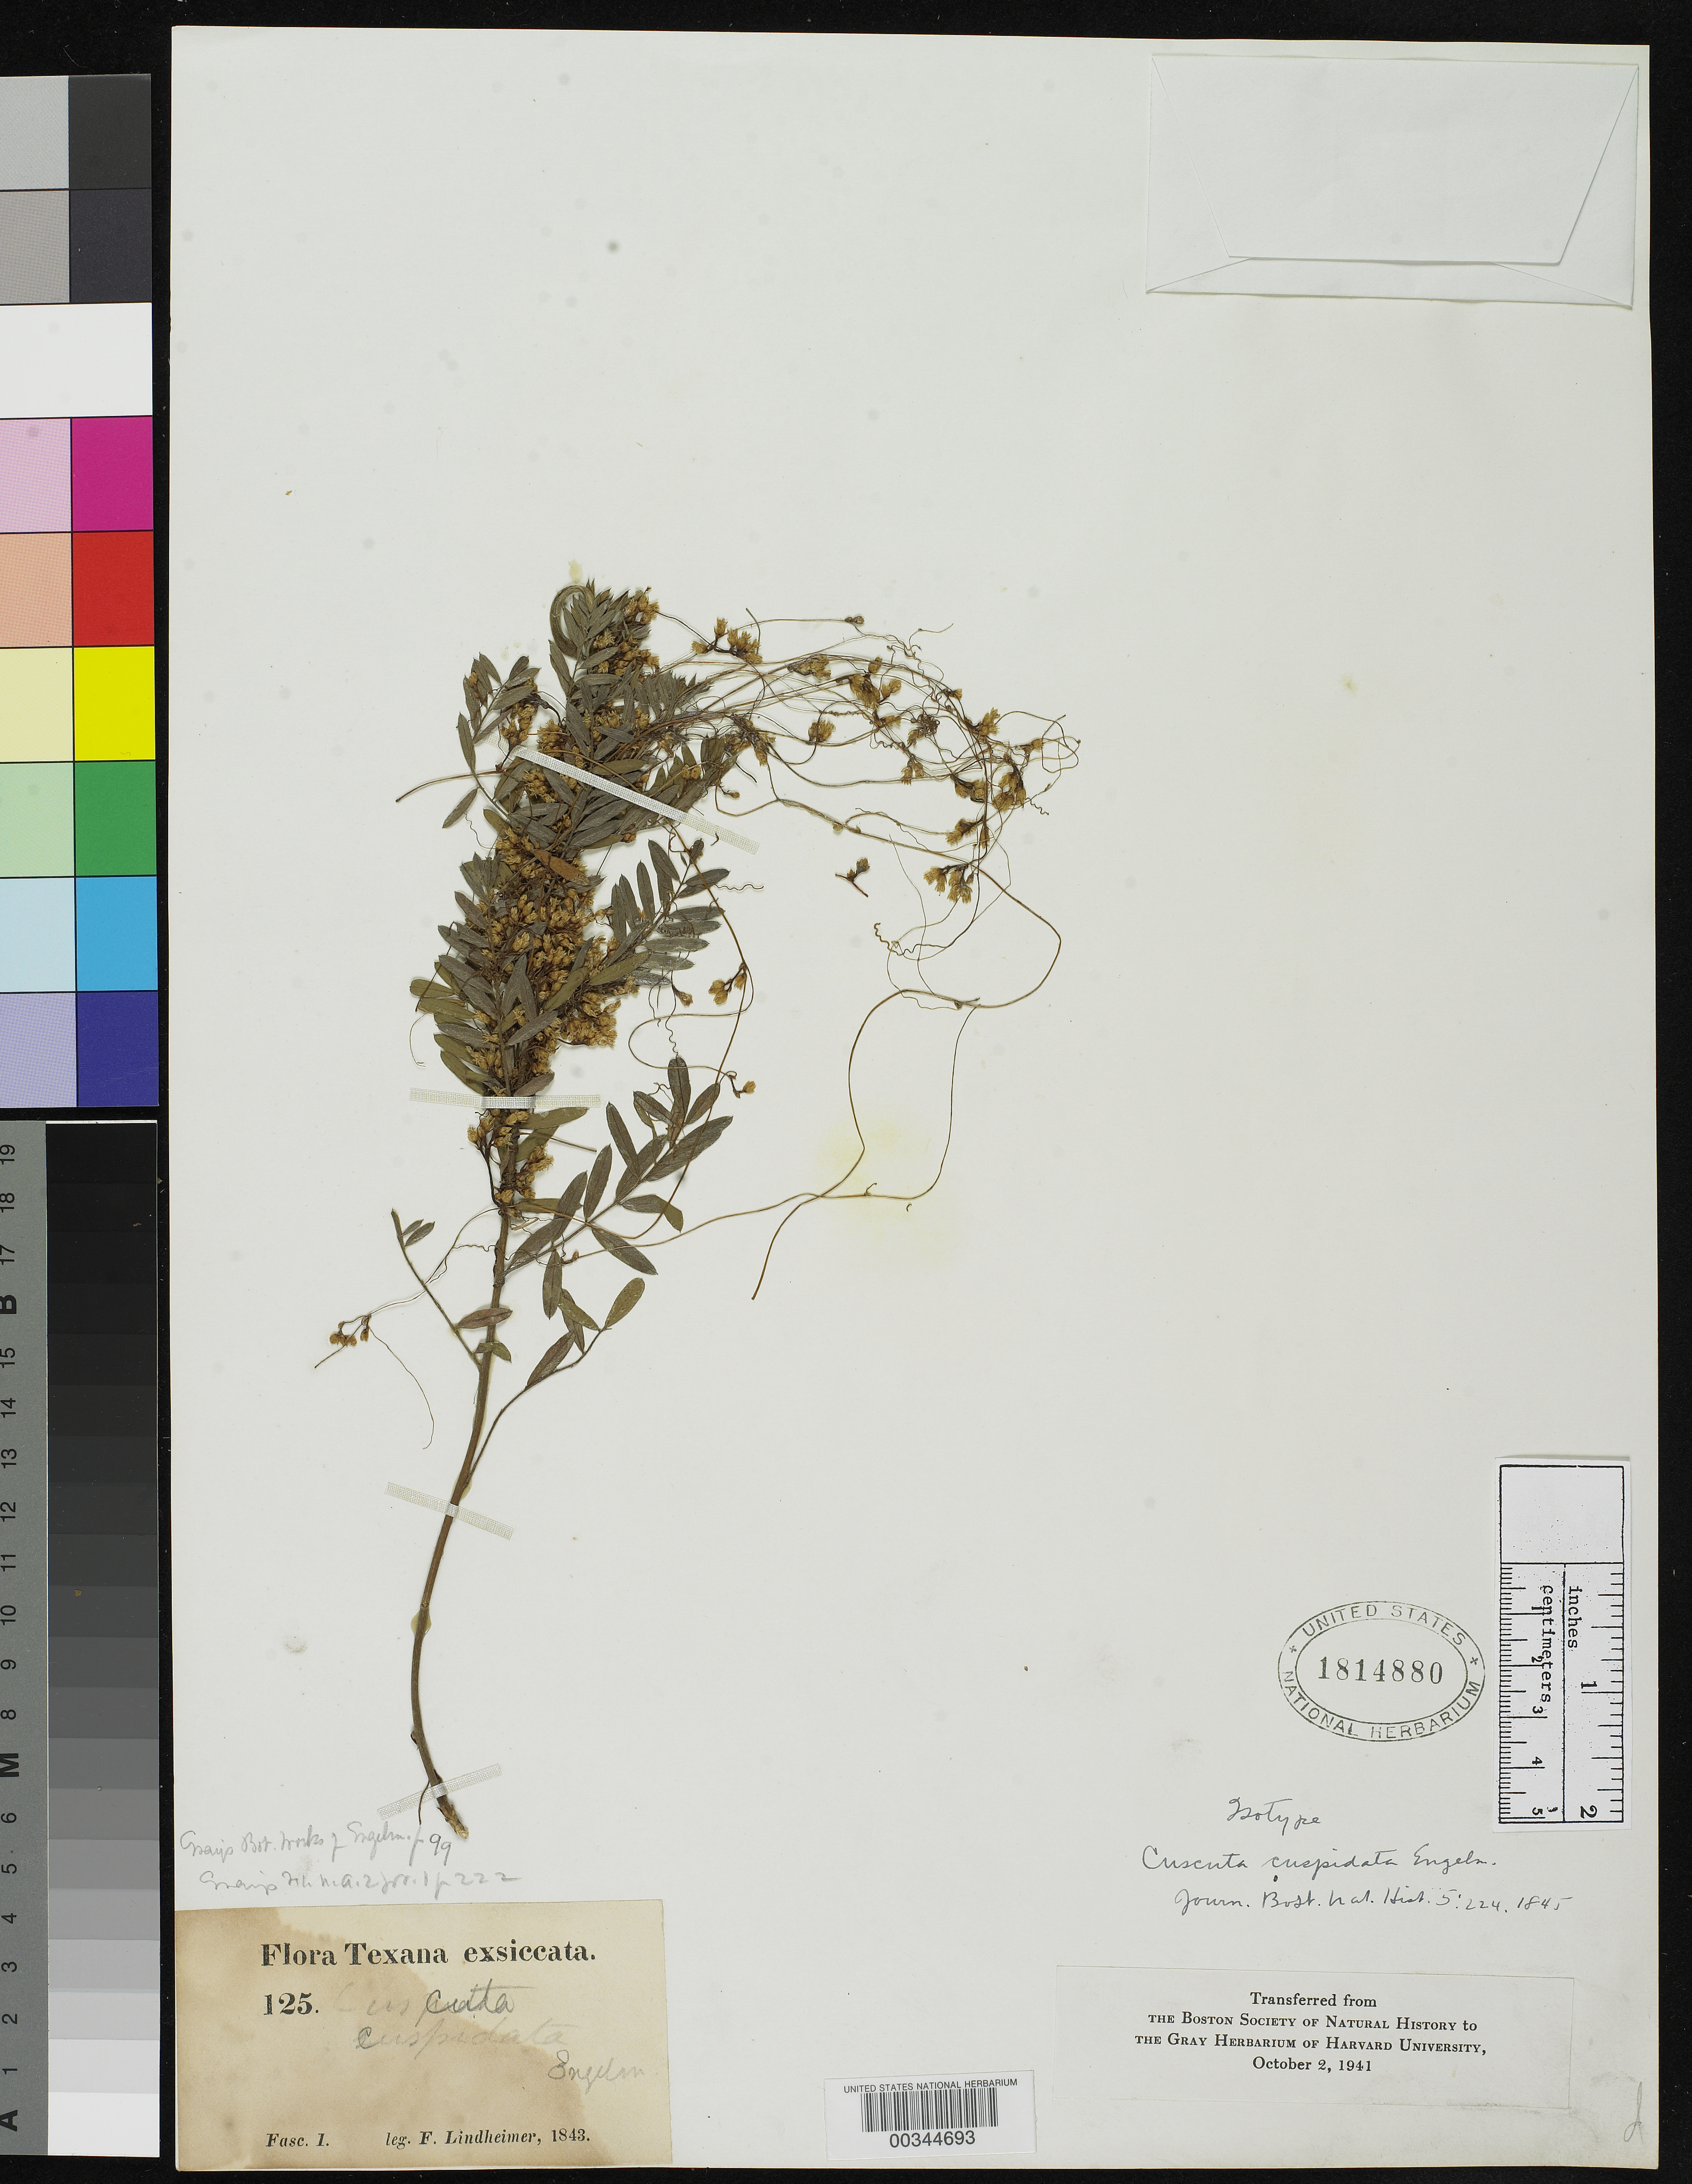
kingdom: Plantae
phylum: Tracheophyta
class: Magnoliopsida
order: Solanales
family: Convolvulaceae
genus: Cuscuta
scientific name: Cuscuta cuspidata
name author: Engelm.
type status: Isotype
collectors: F. J. Lindheimer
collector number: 125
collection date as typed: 1843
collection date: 1843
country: United States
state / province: Texas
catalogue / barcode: US 1814880